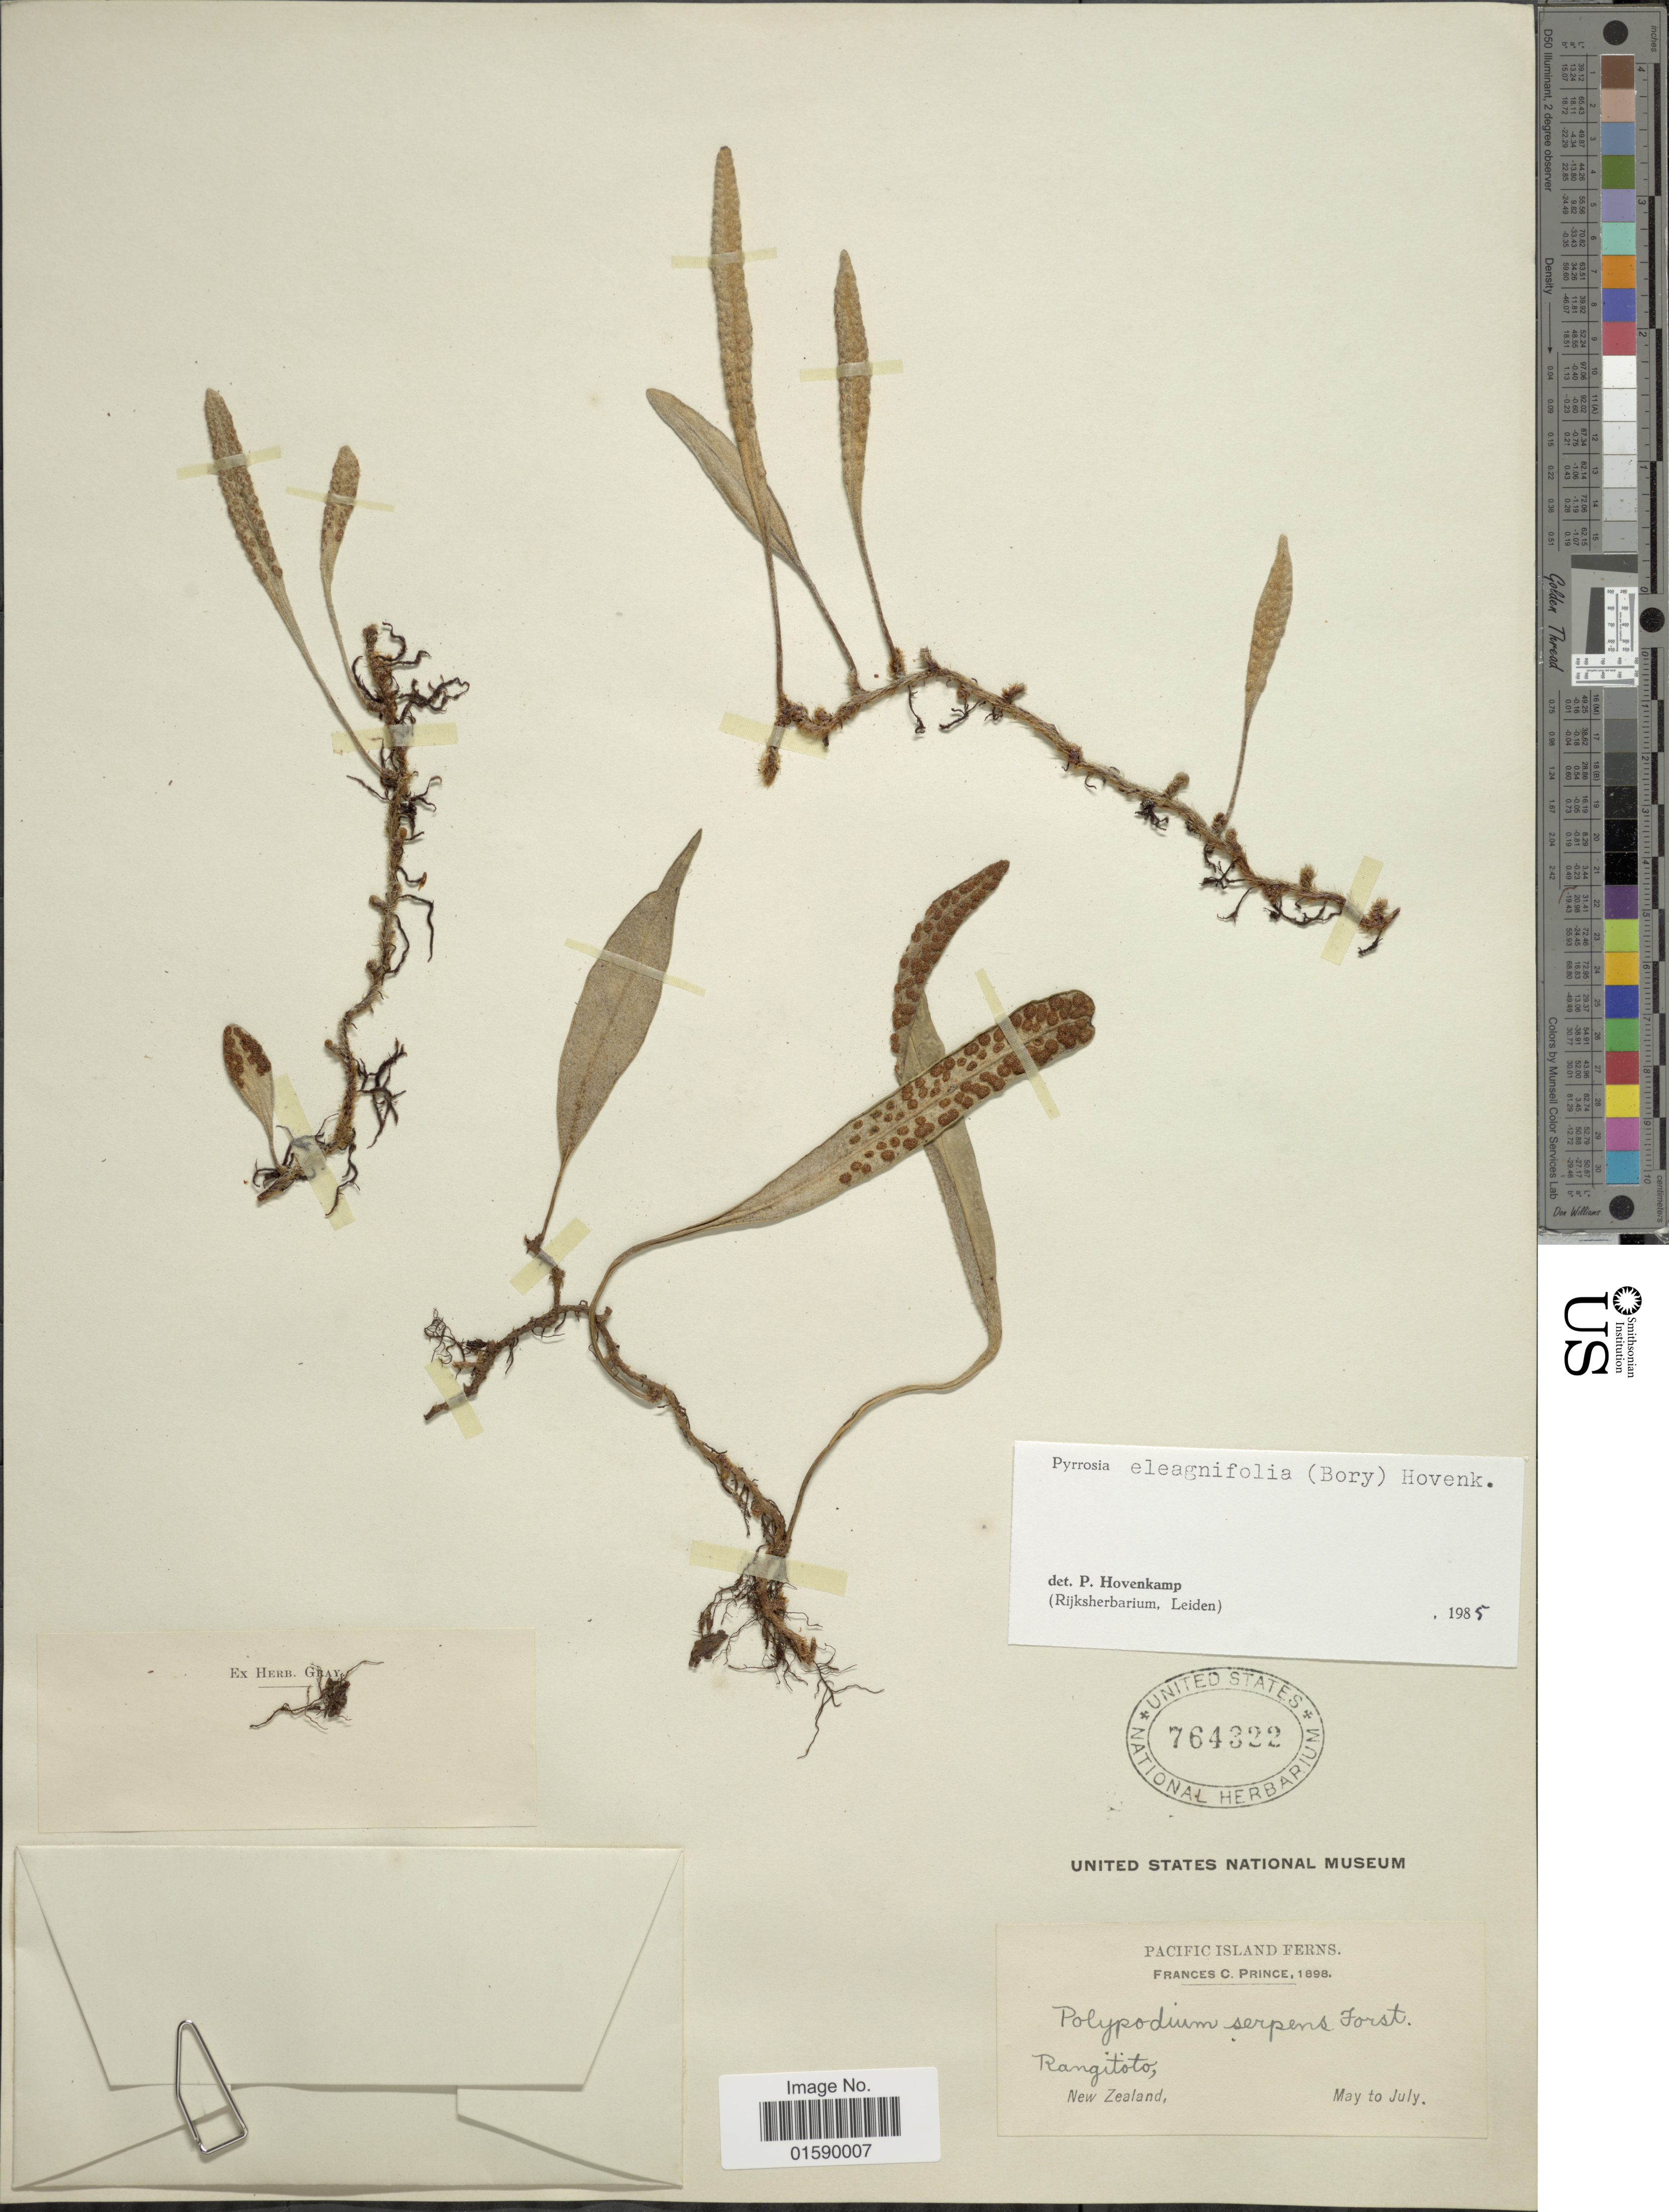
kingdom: Plantae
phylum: Tracheophyta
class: Polypodiopsida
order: Polypodiales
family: Polypodiaceae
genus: Pyrrosia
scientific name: Pyrrosia elaeagnifolia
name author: (Bory) Hovenkamp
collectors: F. Prince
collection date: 1898-05/1898-07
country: New Zealand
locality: Pacific Islands, Rangitoto, New Zealand.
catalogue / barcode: US 764322